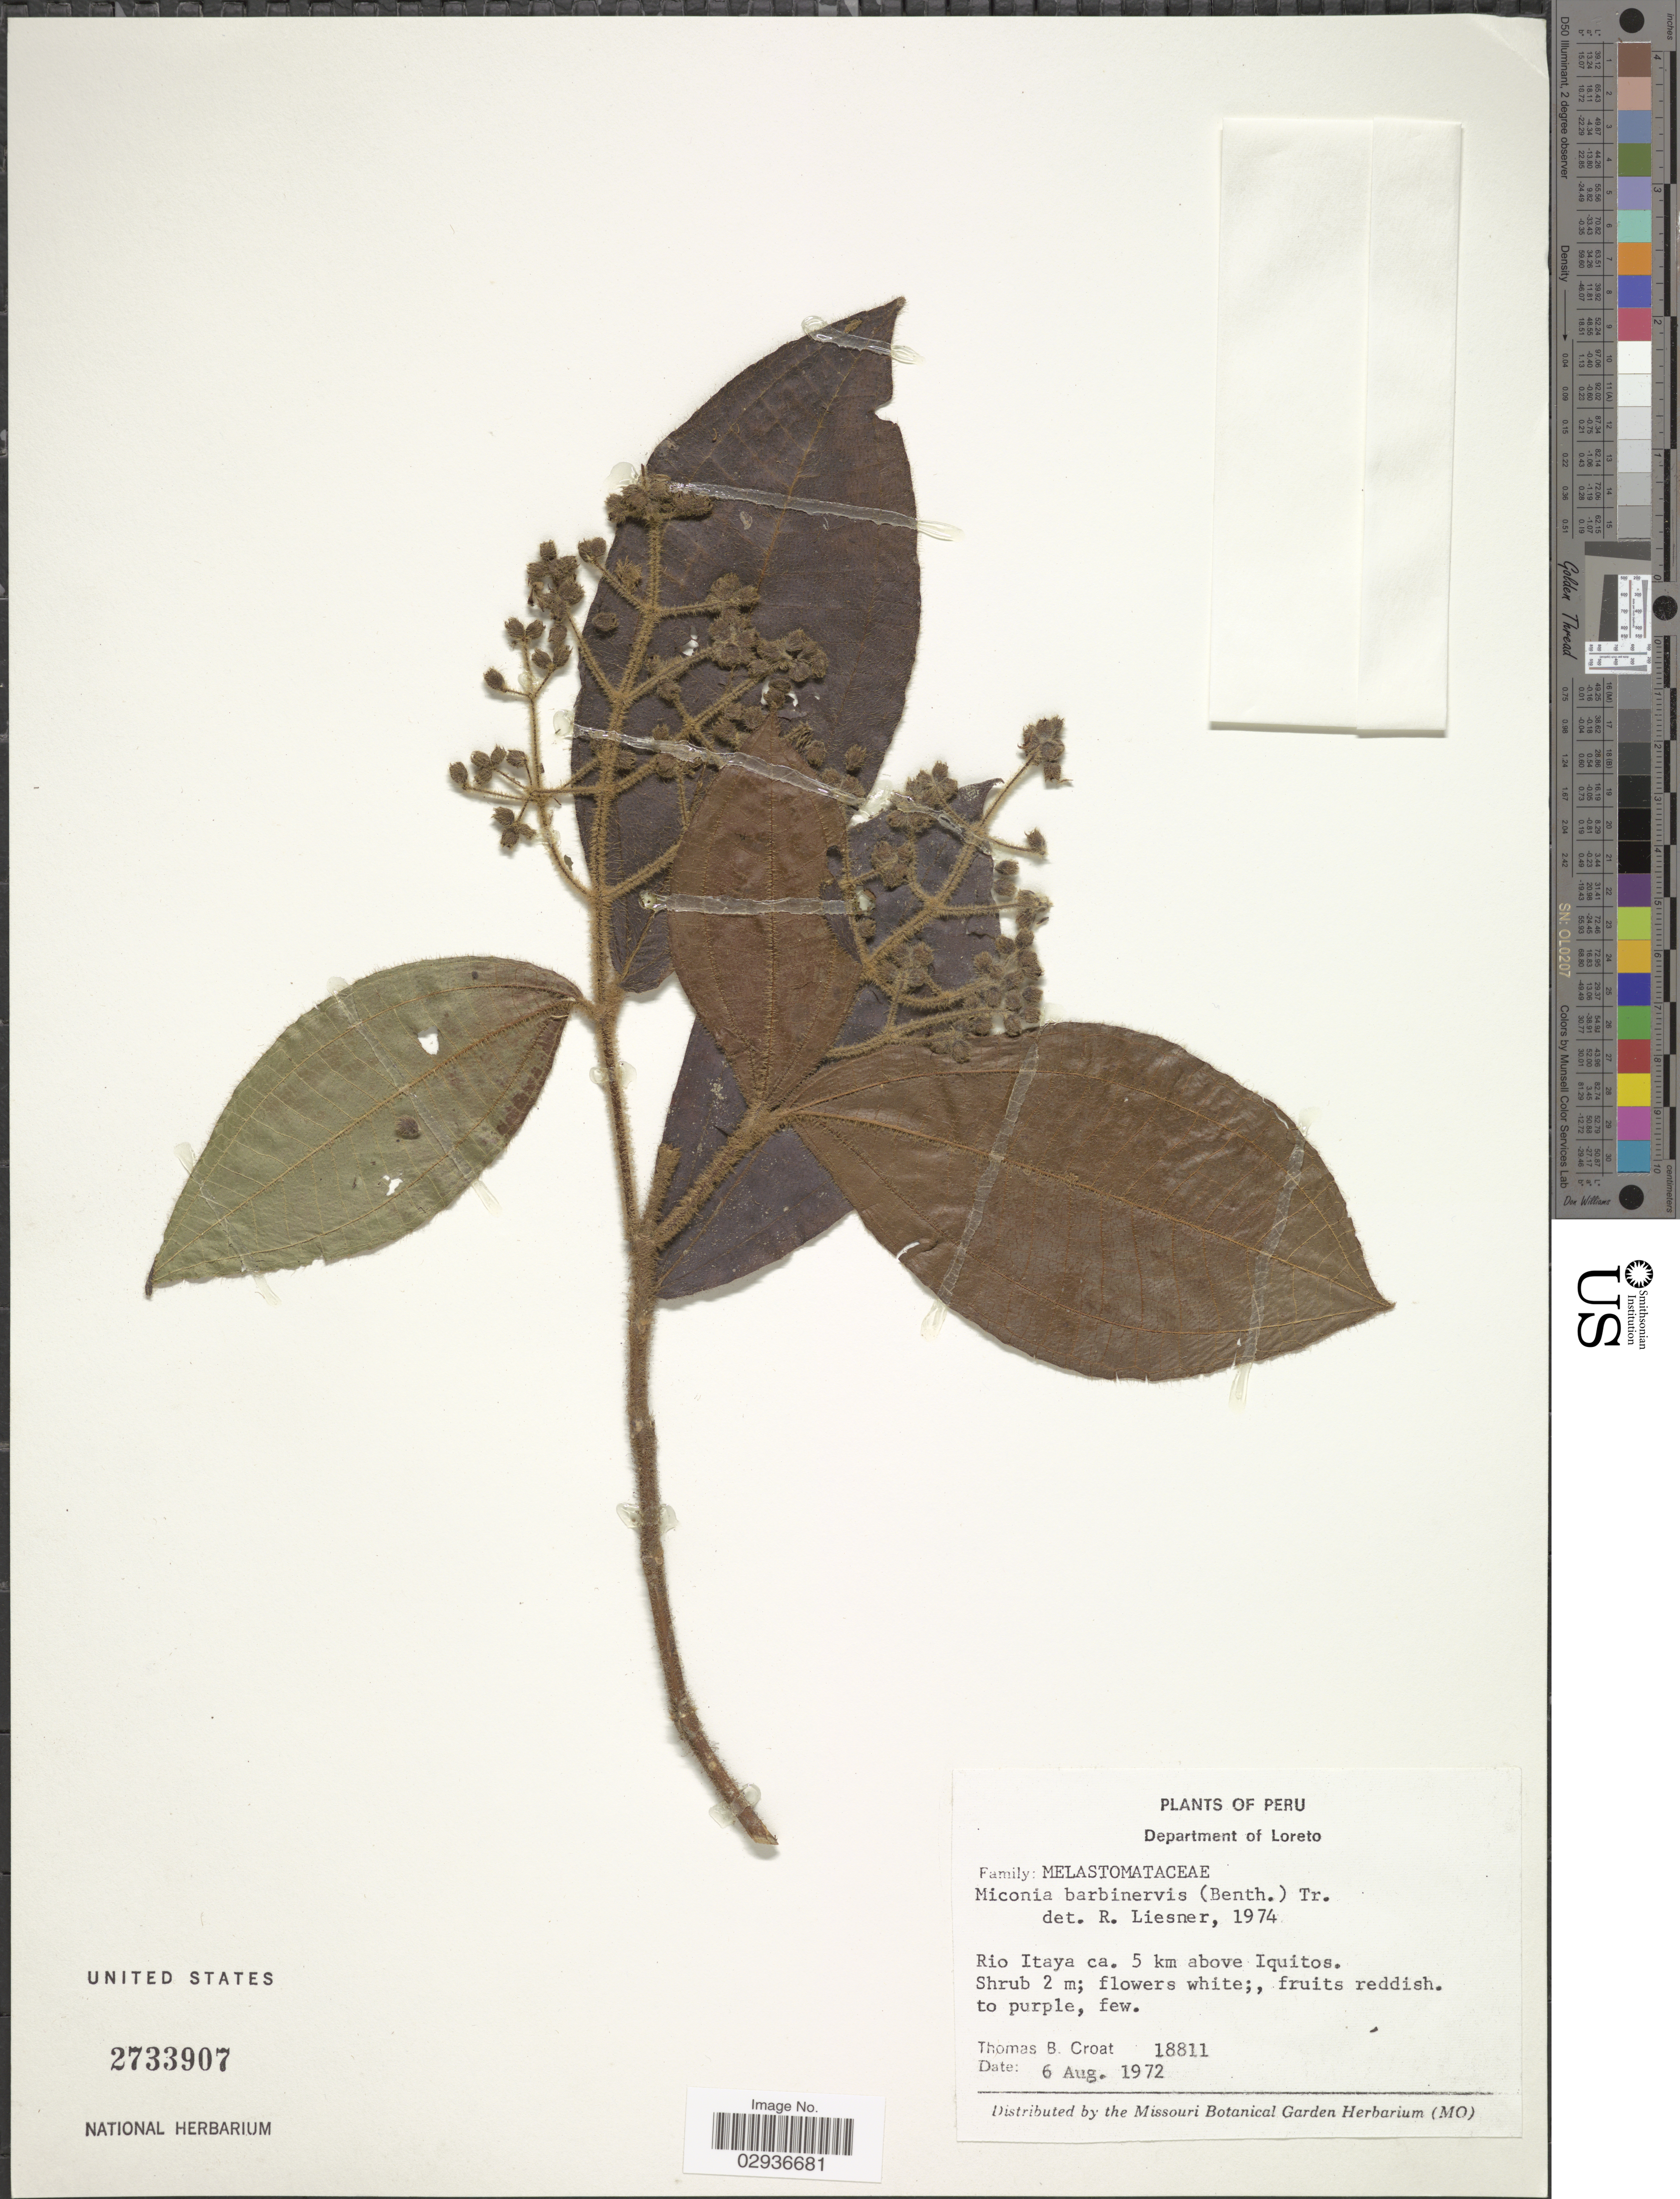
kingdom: Plantae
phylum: Tracheophyta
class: Magnoliopsida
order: Myrtales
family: Melastomataceae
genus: Miconia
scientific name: Miconia barbinervis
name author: (Benth.) Triana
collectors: T. B. Croat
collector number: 18811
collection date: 1972-08-06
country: Peru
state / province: Loreto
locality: Departmento of Loreto, Rio Itaya ca. 5 km above Iquitos.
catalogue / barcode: US 2733907